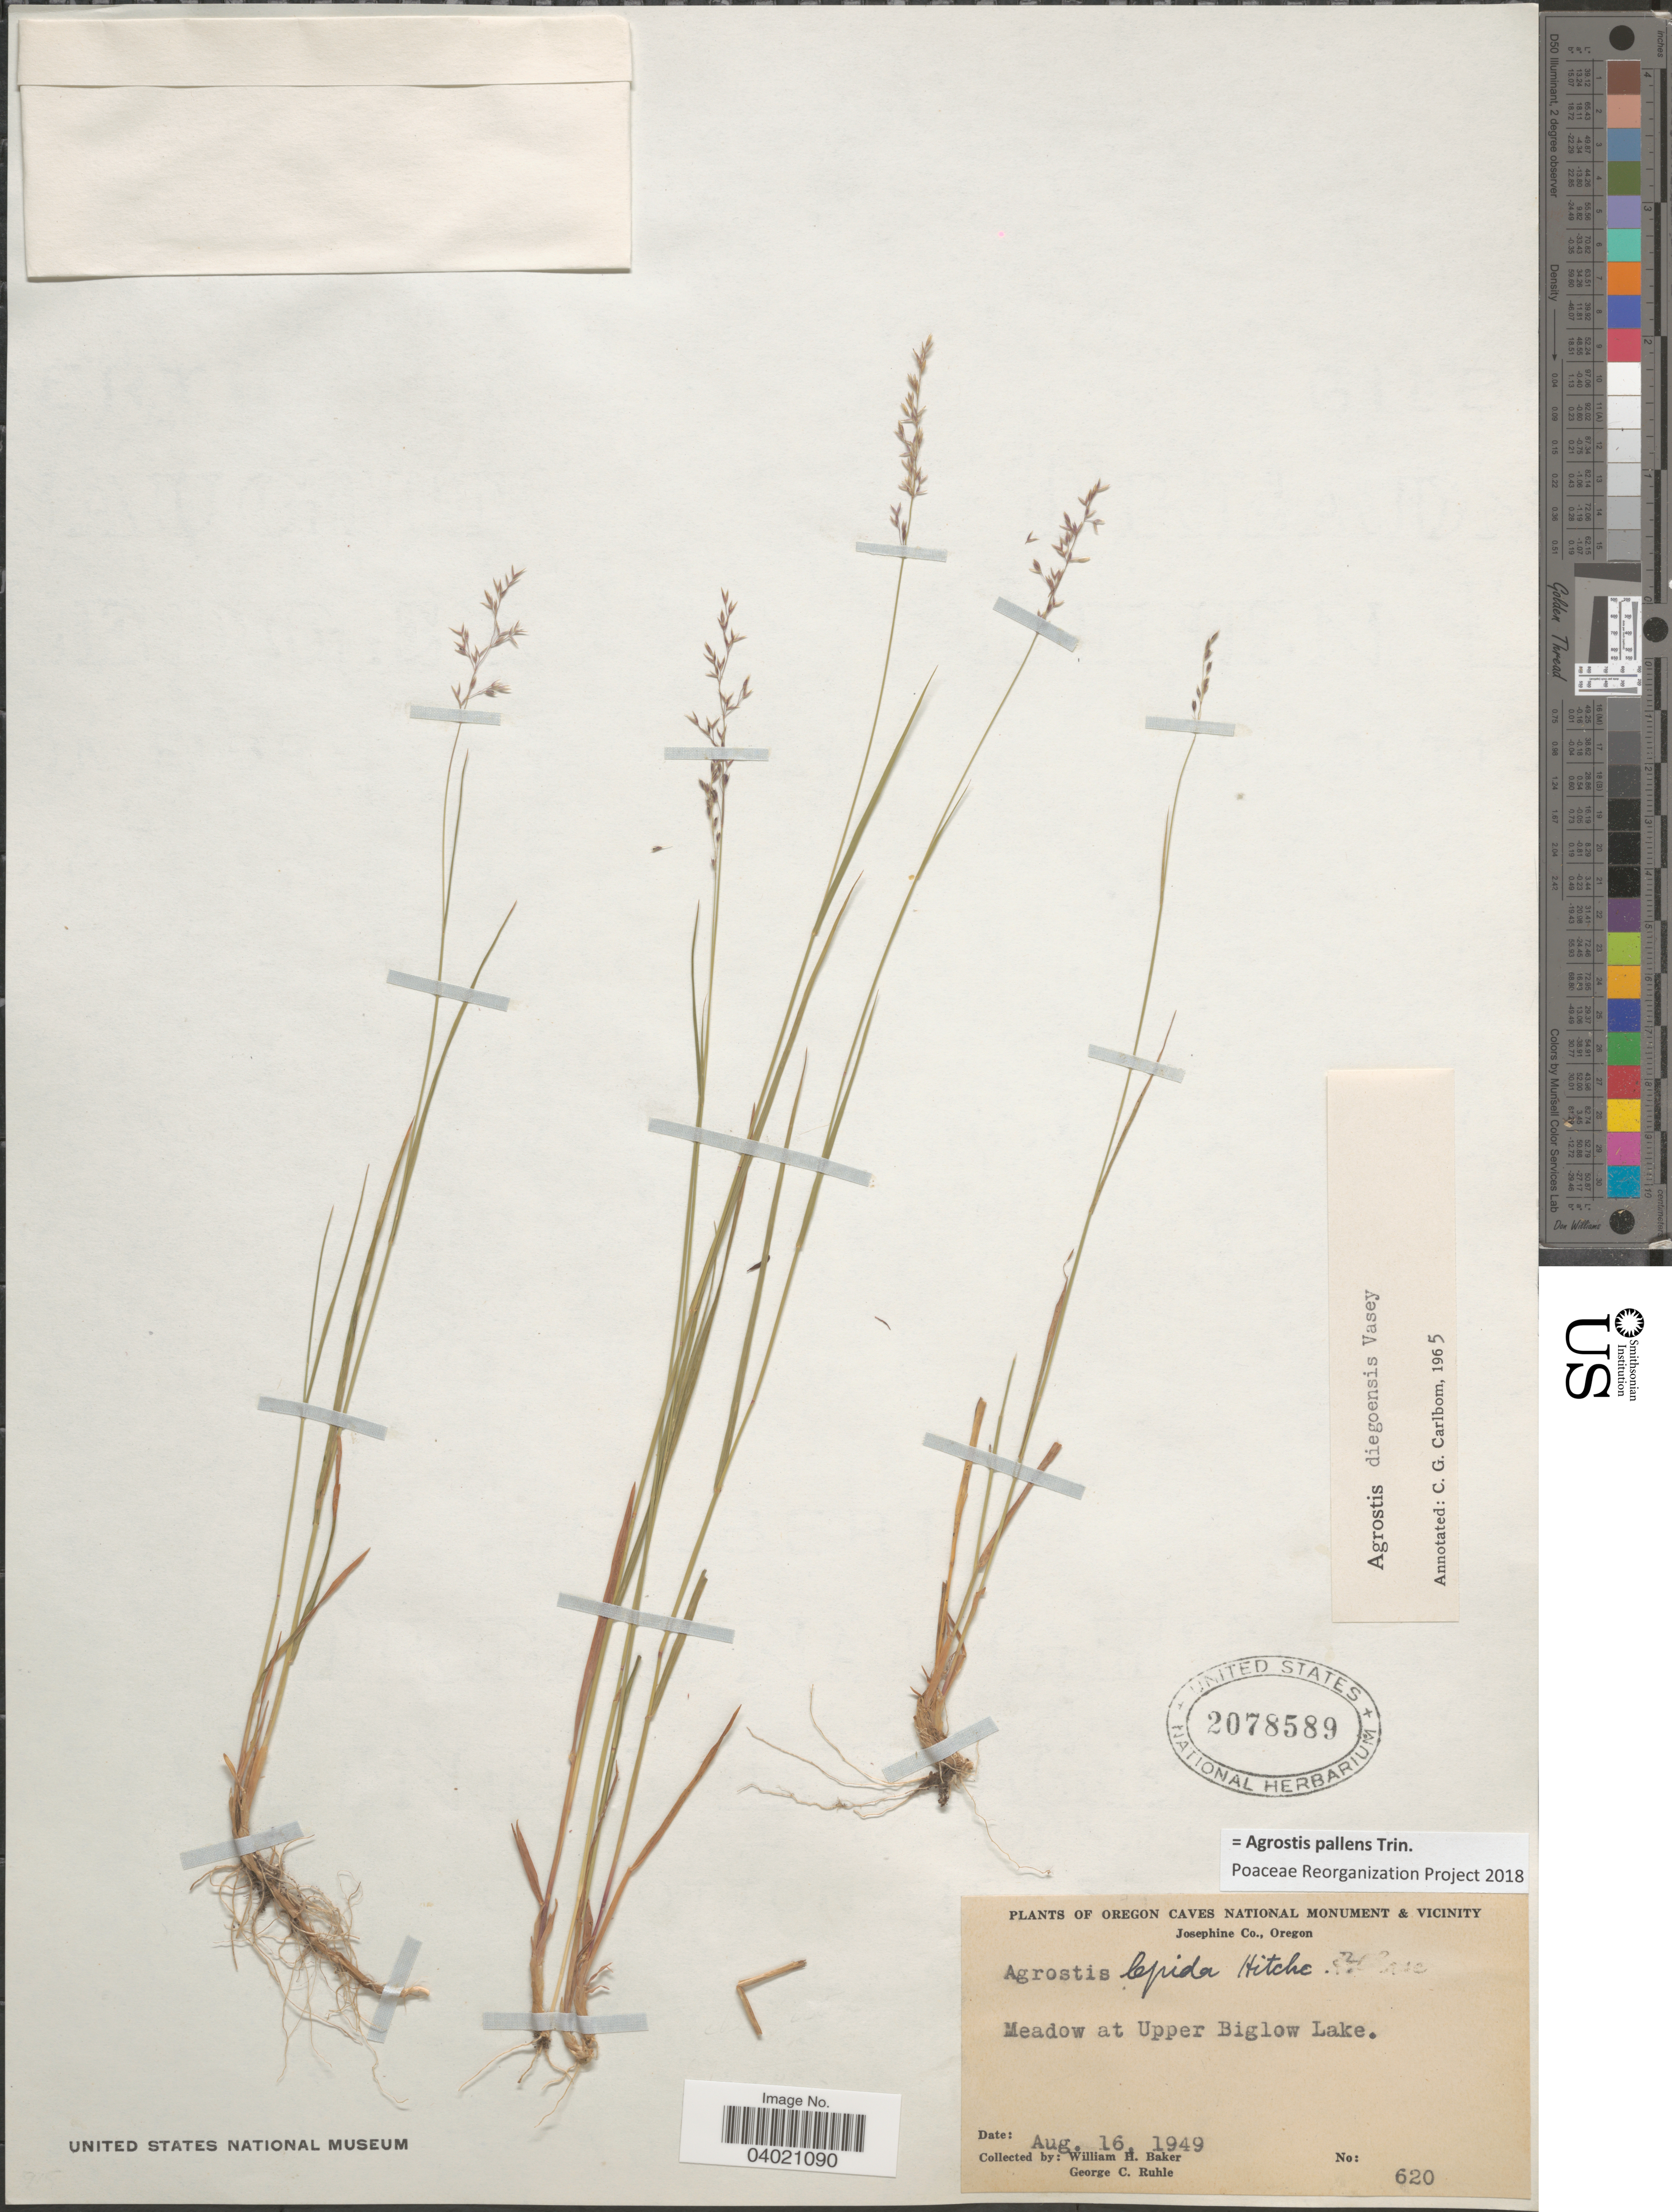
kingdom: Plantae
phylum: Tracheophyta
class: Liliopsida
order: Poales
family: Poaceae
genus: Agrostis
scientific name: Agrostis pallens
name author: Trin.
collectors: W. H. Baker & G. Ruhle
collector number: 620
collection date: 1949-08-16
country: United States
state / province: Oregon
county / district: Josephine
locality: Oregon Caves National Monument & Vicinity. Josephine Co. Meadow at Upper Biglow Lake.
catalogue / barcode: US 2078589